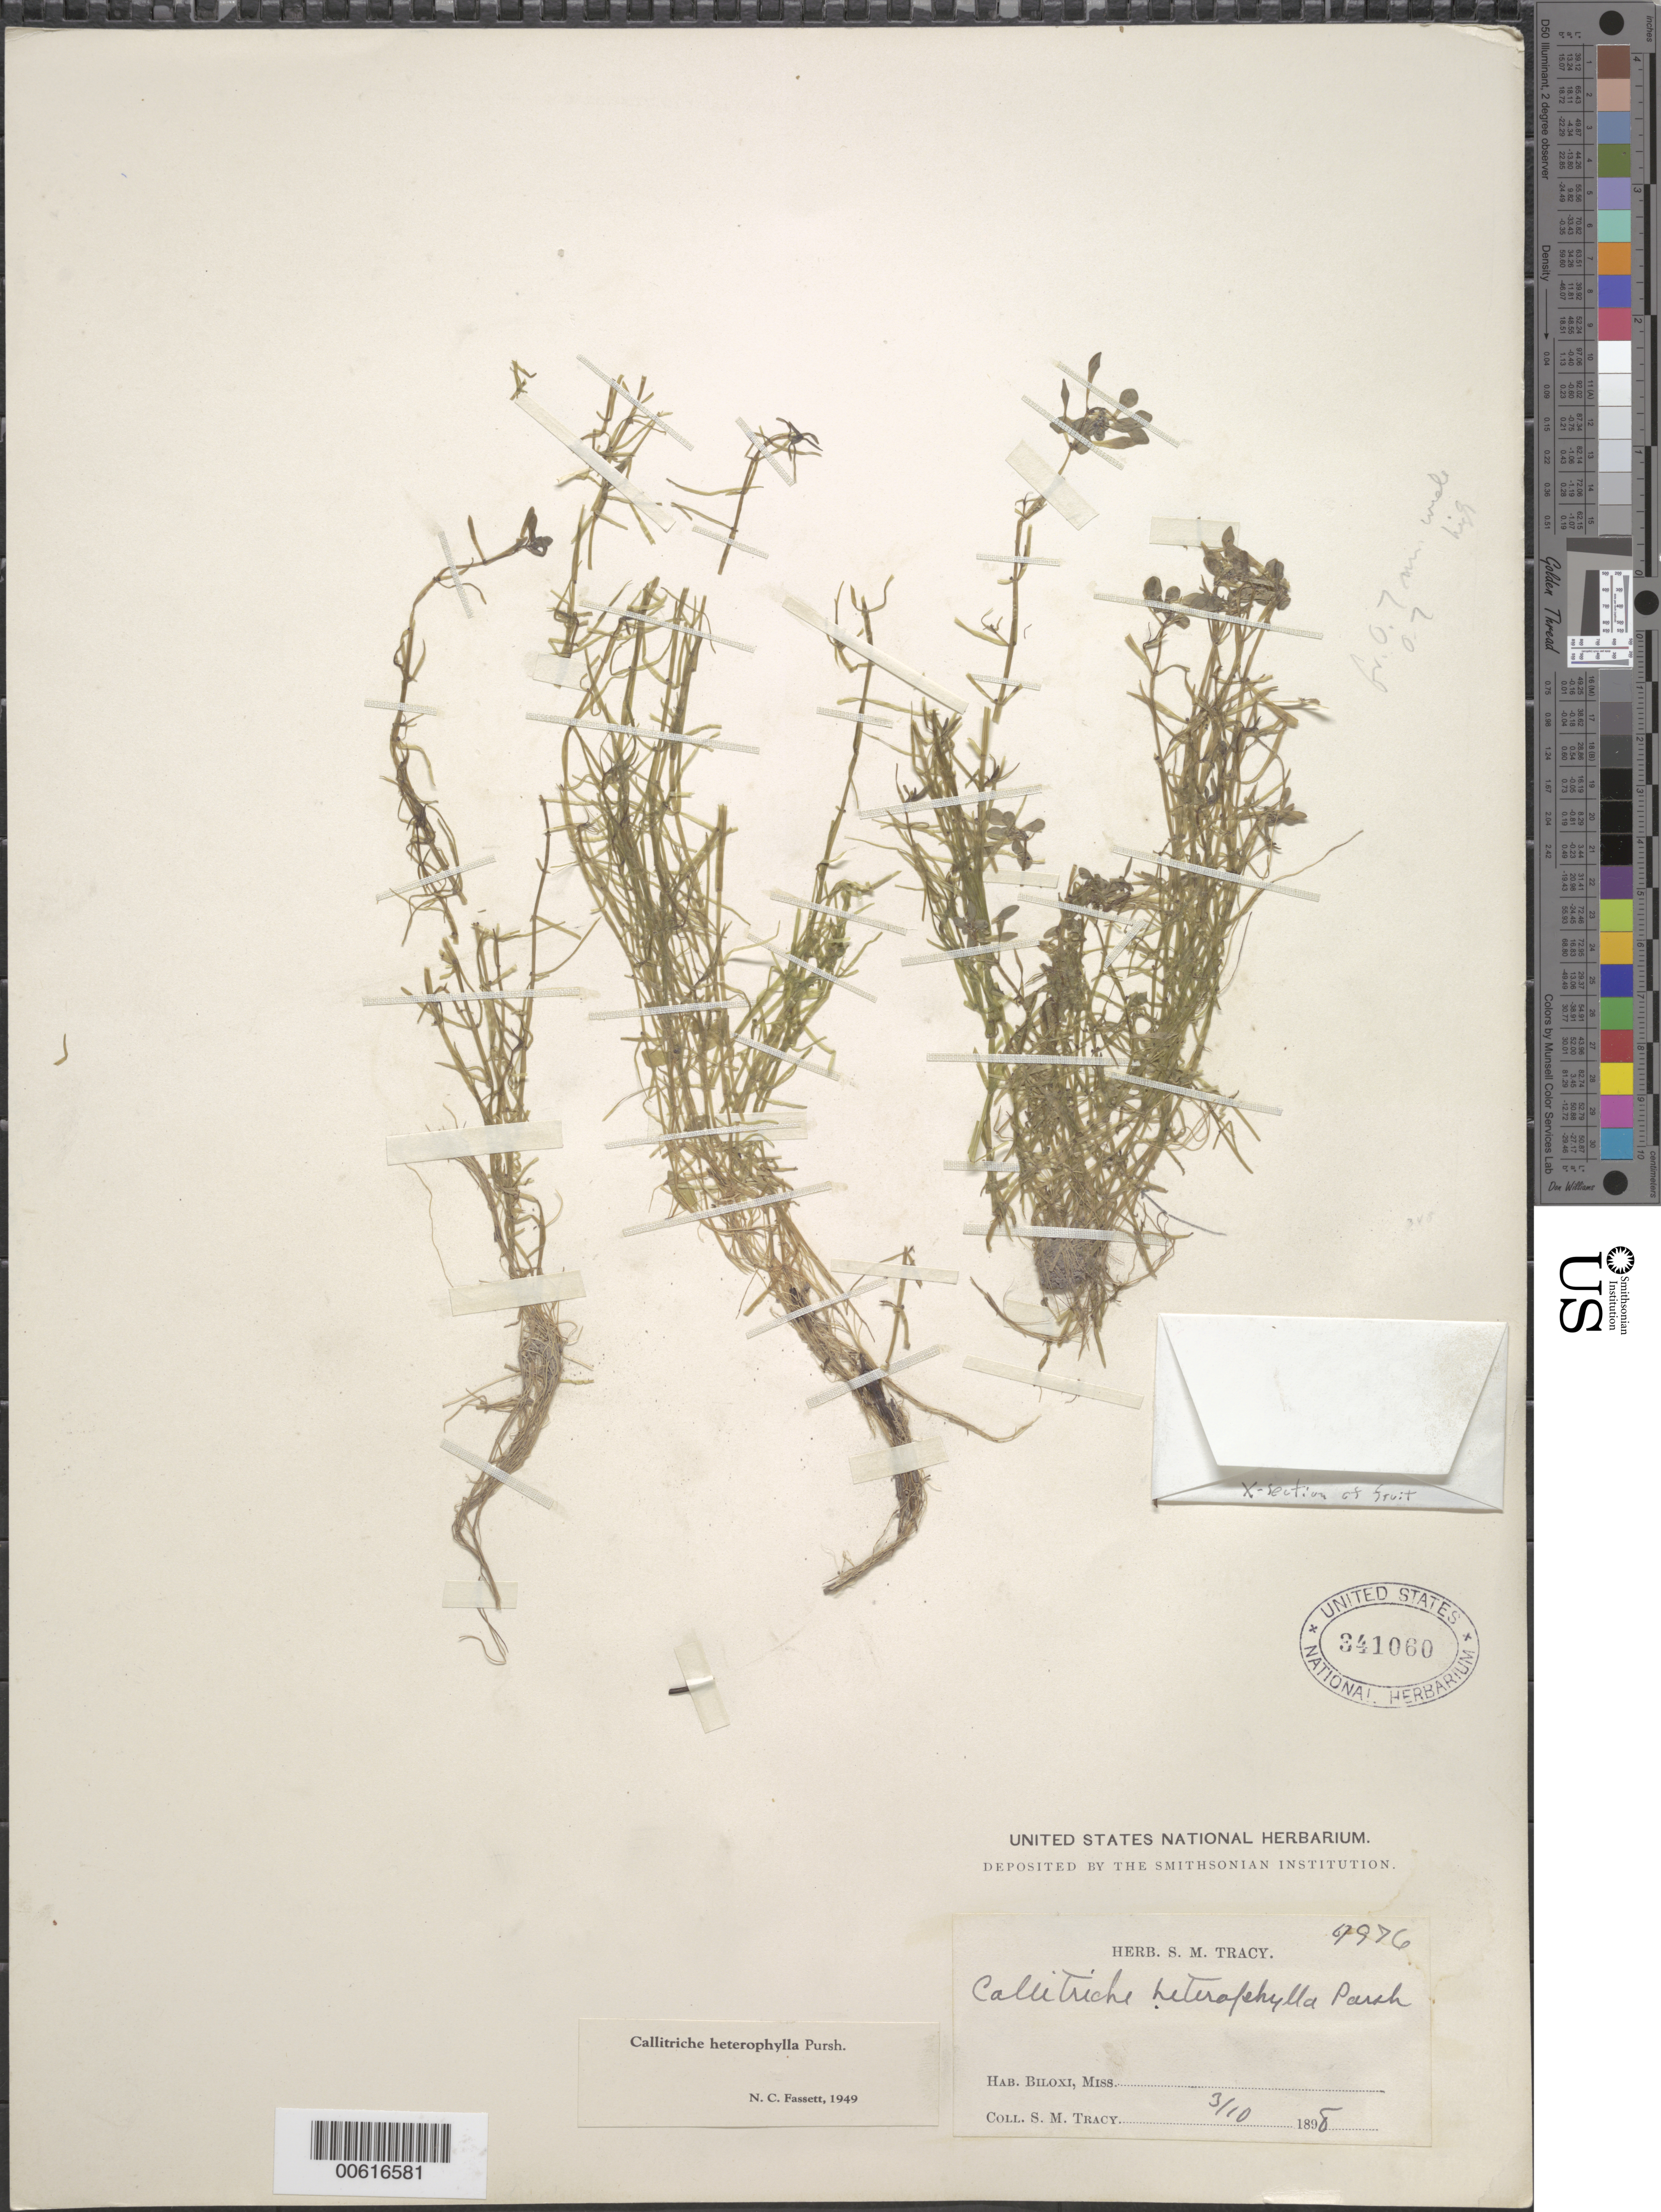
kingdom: Plantae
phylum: Tracheophyta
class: Magnoliopsida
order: Lamiales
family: Plantaginaceae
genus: Callitriche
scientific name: Callitriche heterophylla Pursh emend. Darby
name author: Pursh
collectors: S. M. Tracy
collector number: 4976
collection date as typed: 03 Oct 1898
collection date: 1898-10-03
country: United States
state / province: Mississippi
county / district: Harrison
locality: Biloxi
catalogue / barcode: US 341060